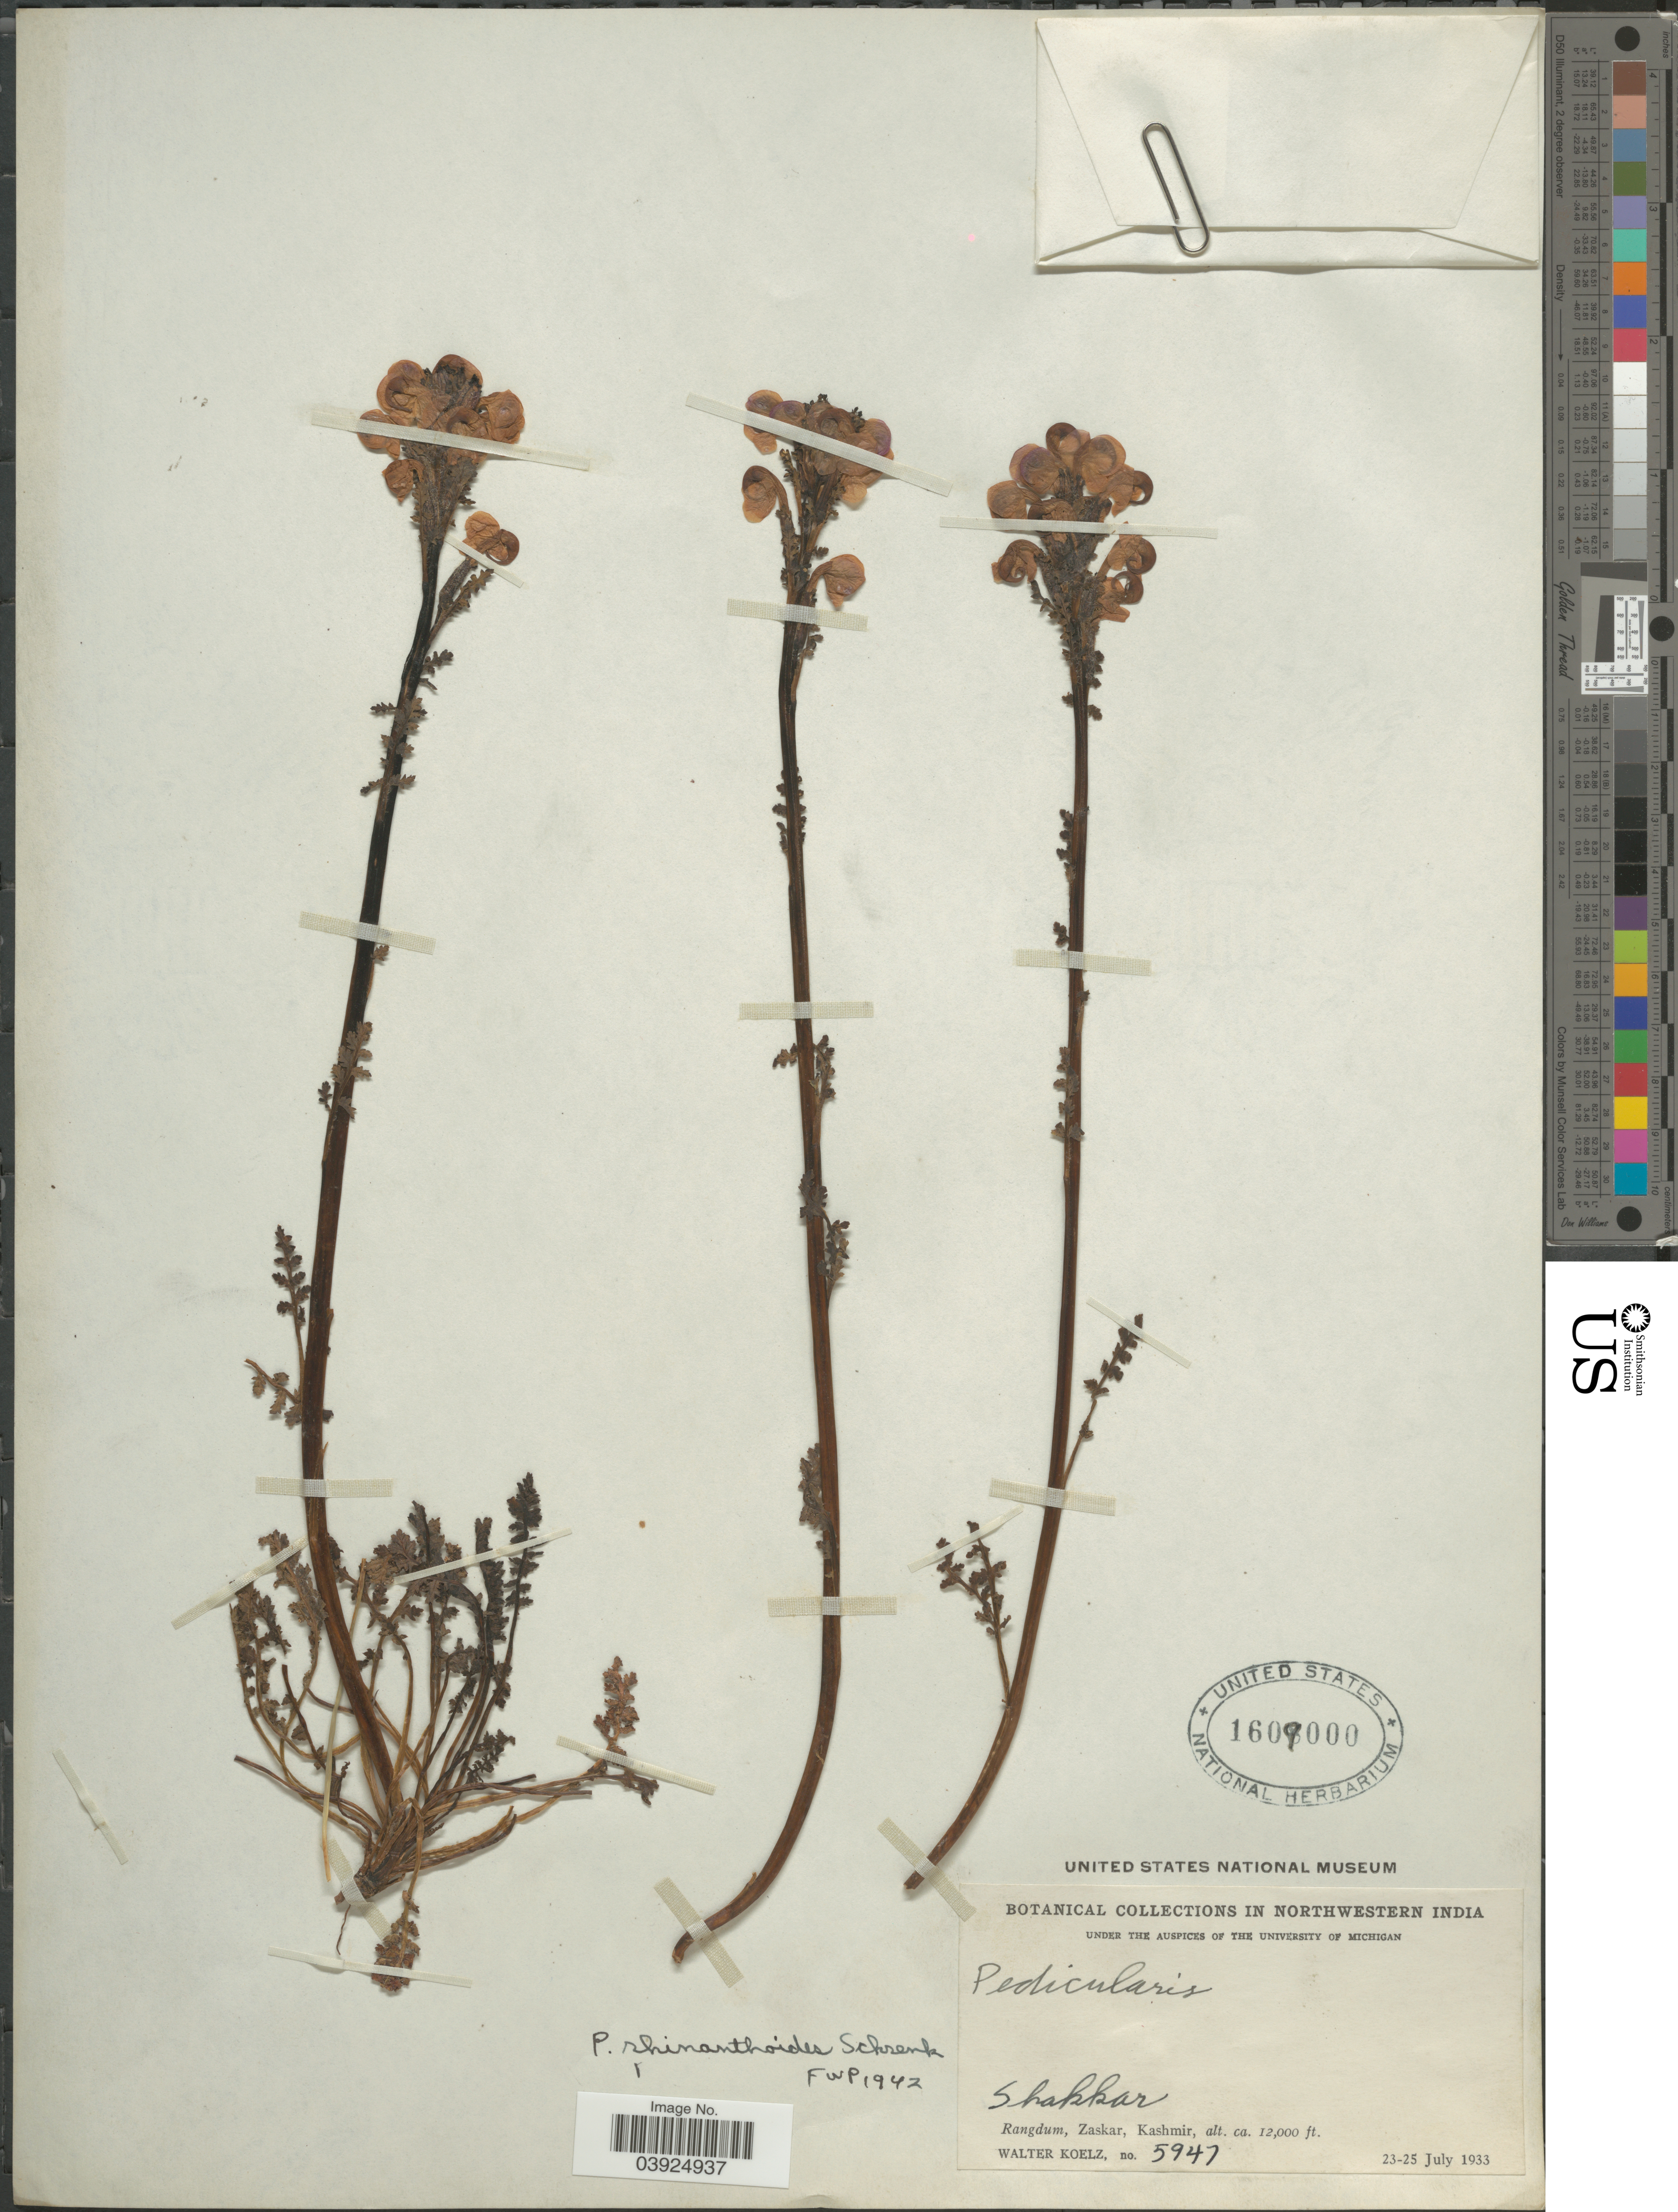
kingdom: Plantae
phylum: Tracheophyta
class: Magnoliopsida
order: Lamiales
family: Orobanchaceae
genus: Pedicularis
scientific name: Pedicularis rhinanthoides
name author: Schrenk ex Fisch. & C.A. Mey.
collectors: W. N. Koelz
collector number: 5947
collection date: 1933-07-23/1933-07-25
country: India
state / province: Jammu and Kashmir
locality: Northwestern India. Shakkar. Rangdum, Zaskar, Kashmir.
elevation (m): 3658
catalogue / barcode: US 1609000